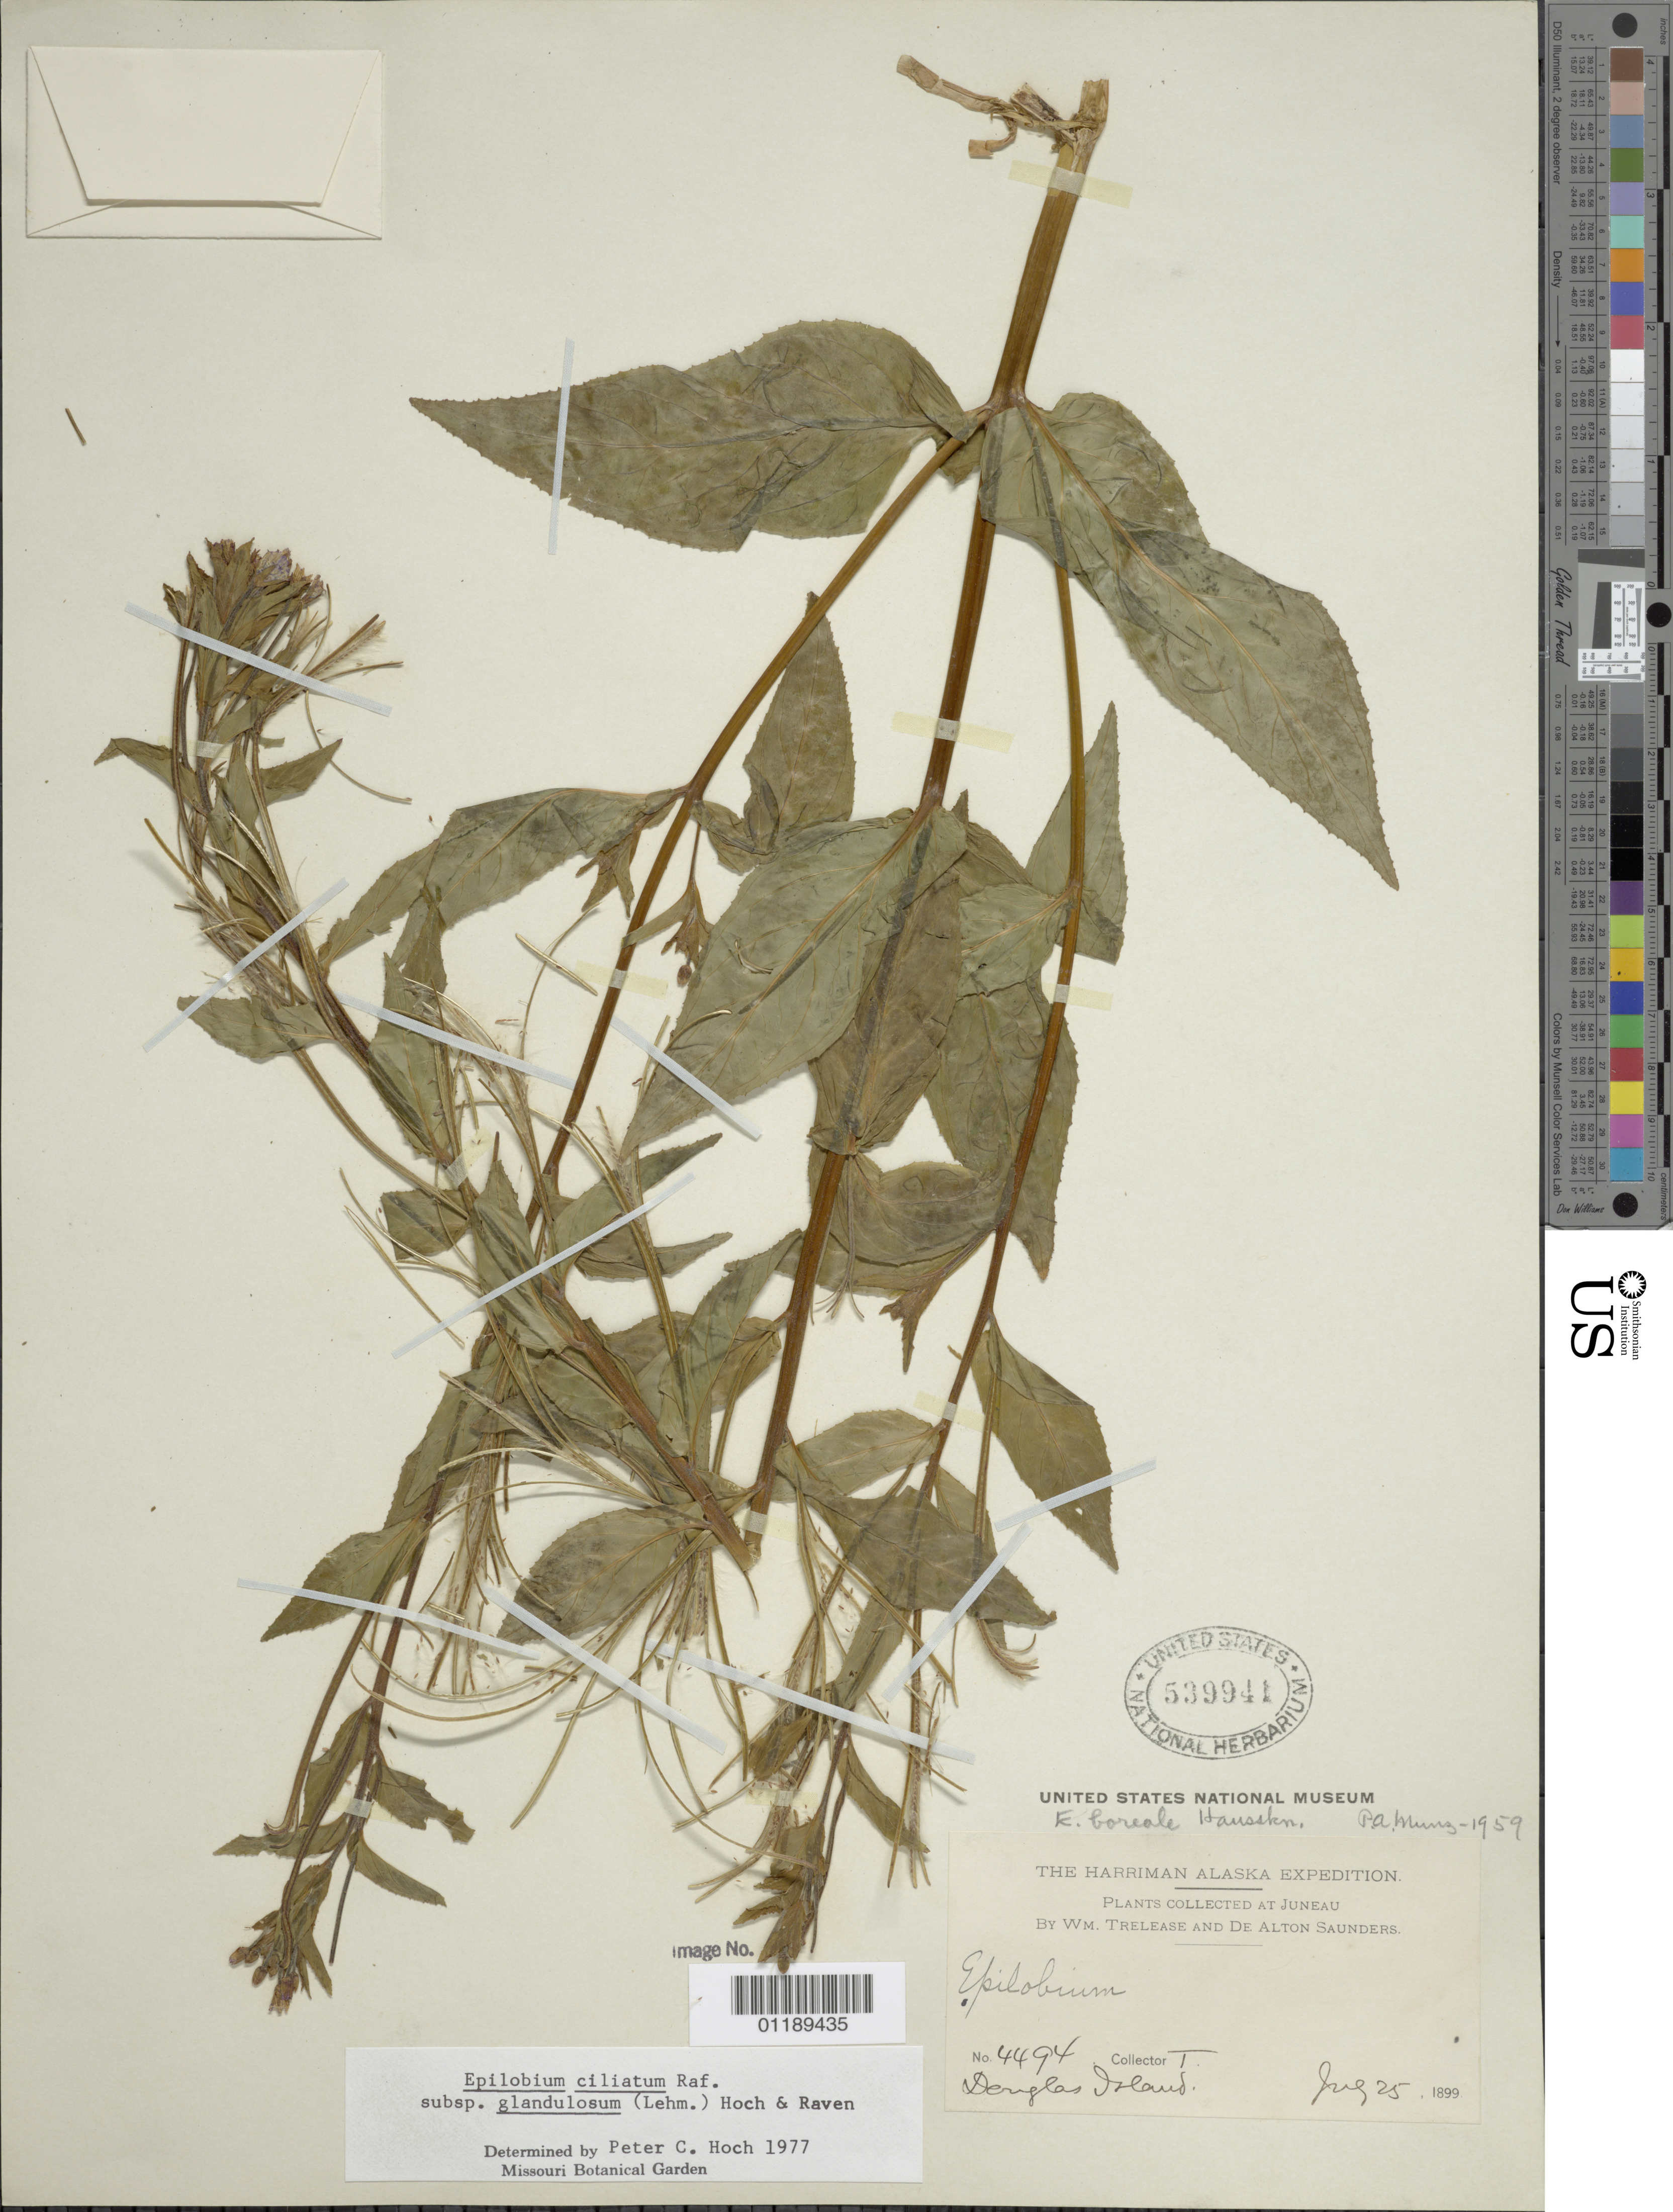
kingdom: Plantae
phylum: Tracheophyta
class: Magnoliopsida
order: Myrtales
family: Onagraceae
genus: Epilobium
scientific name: Epilobium ciliatum subsp. glandulosum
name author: (Lehm.) Hoch & P.H. Raven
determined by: Hoch, P. C.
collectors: W. Trelease & D. A. Saunders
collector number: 4494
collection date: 1899-07-25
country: United States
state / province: Alaska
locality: Juneau.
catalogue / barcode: US 539941